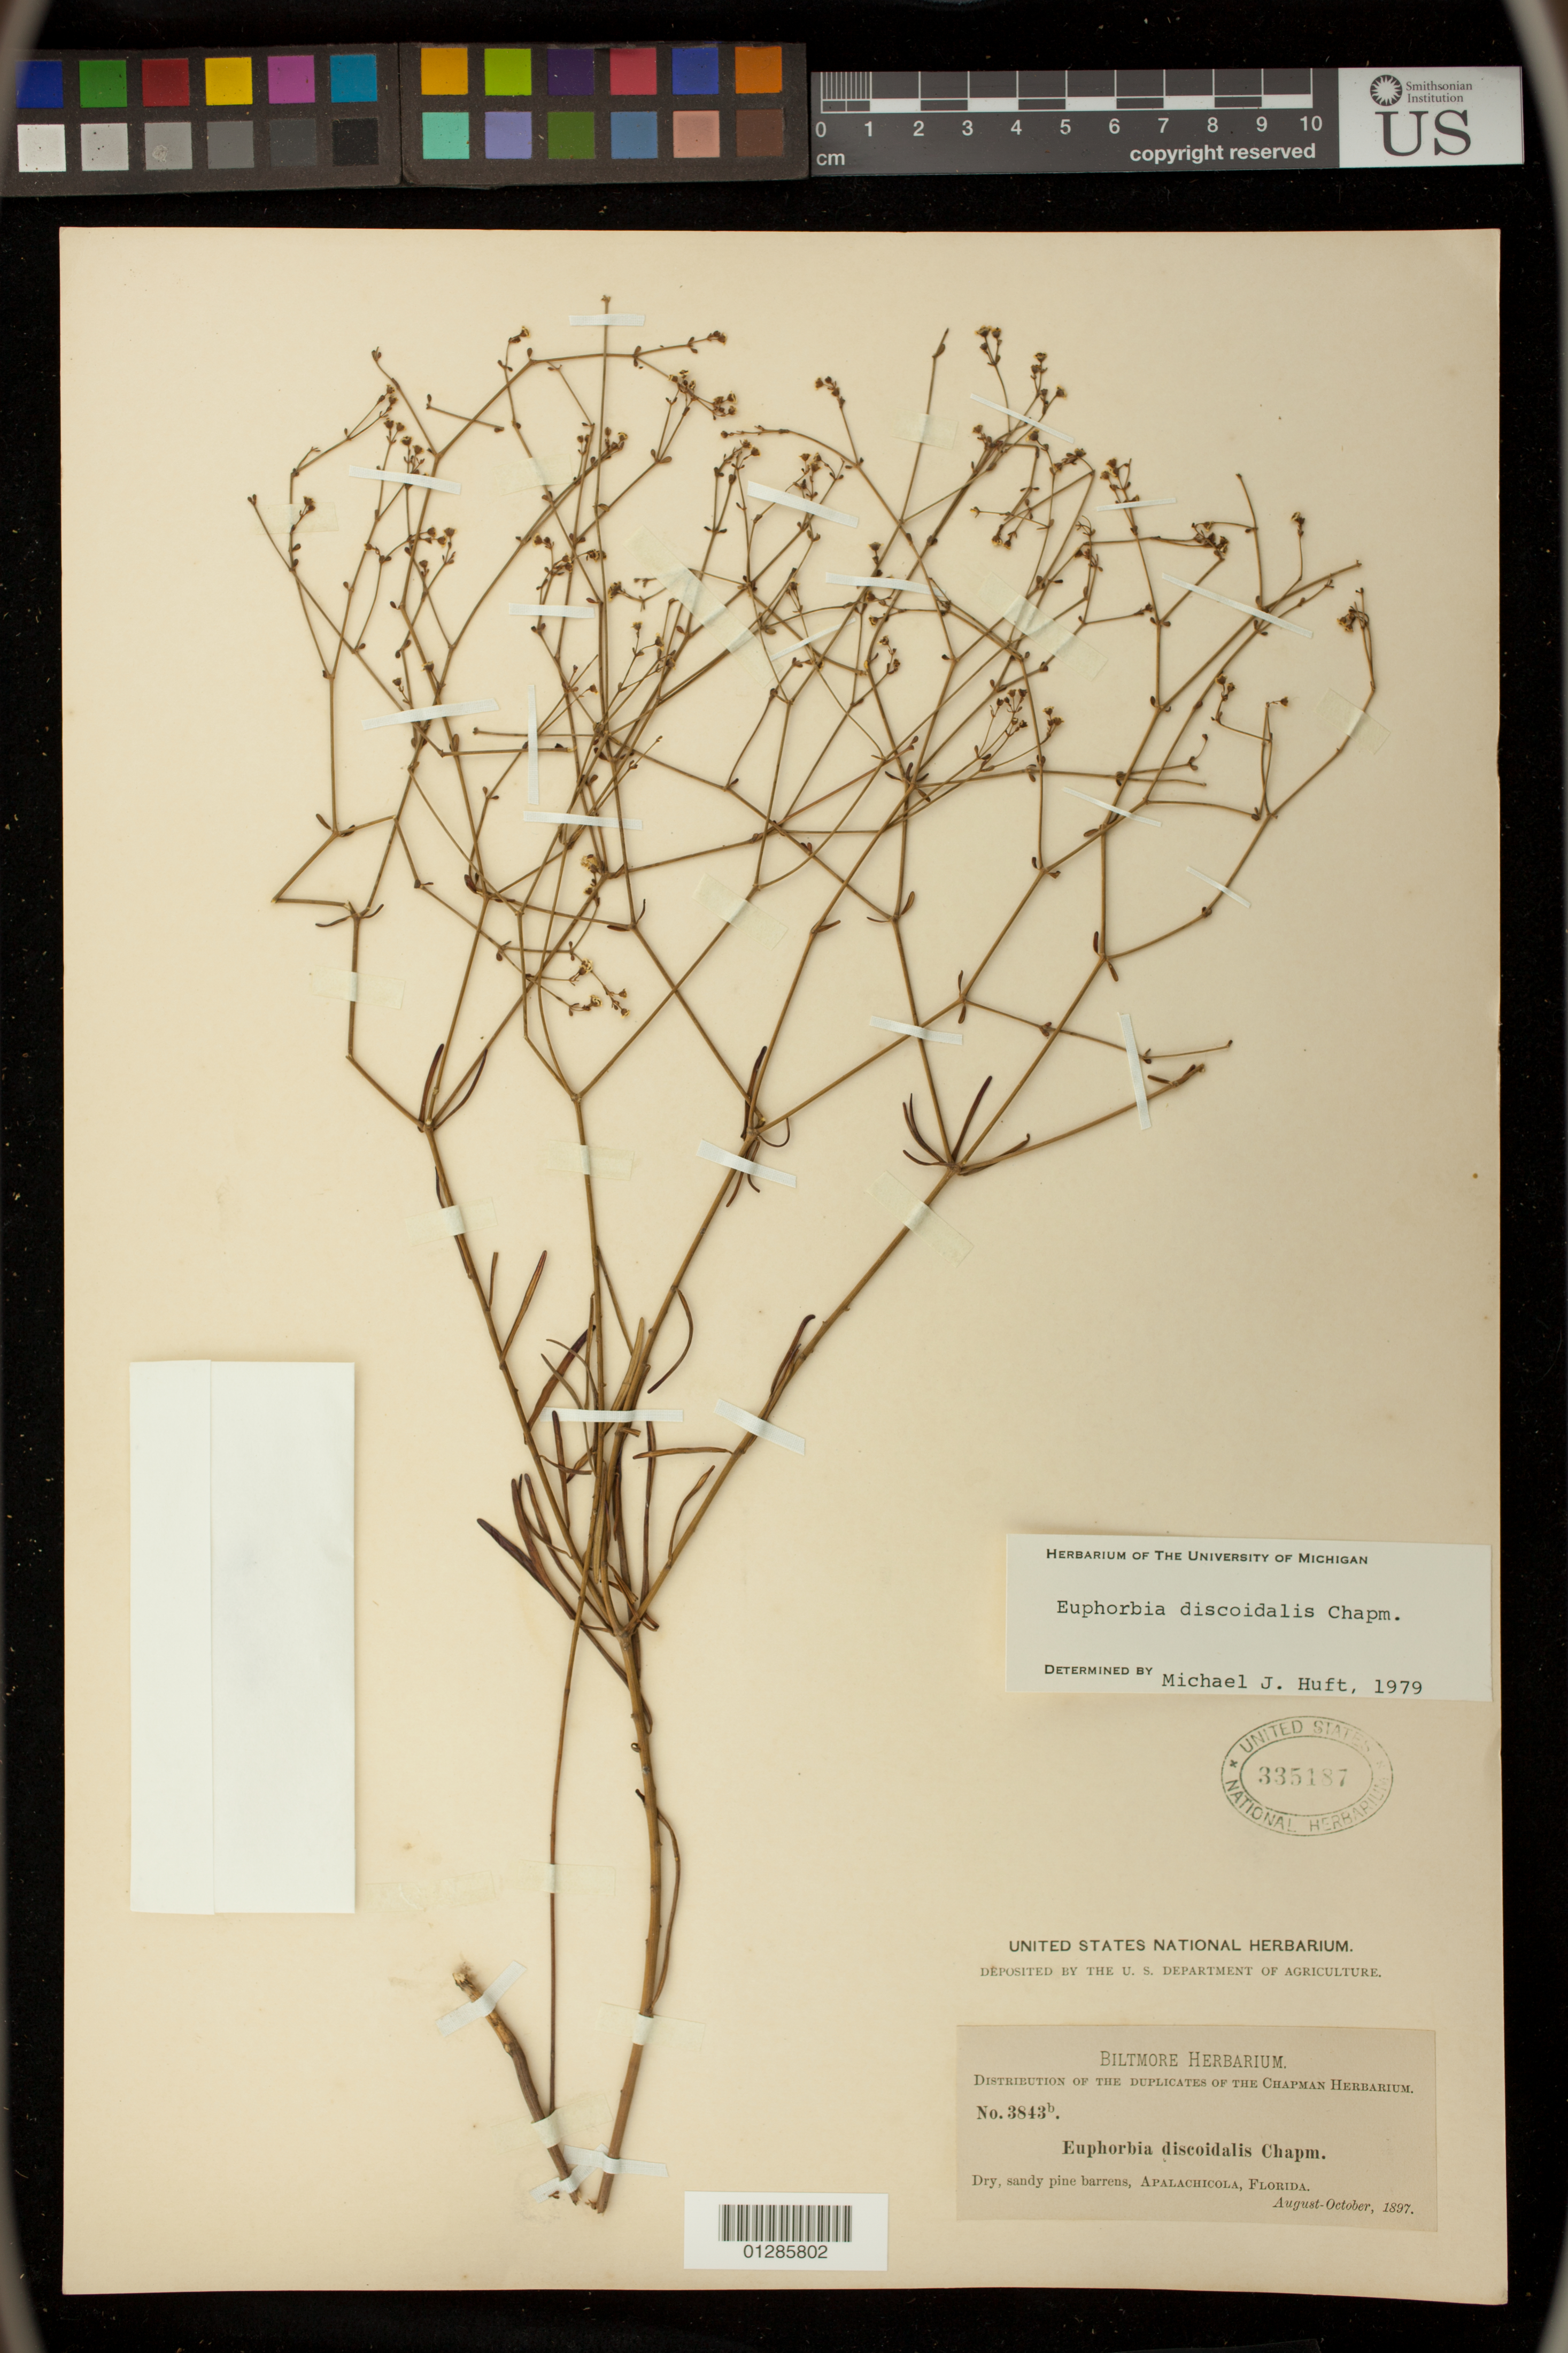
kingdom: Plantae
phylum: Tracheophyta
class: Magnoliopsida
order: Malpighiales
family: Euphorbiaceae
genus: Euphorbia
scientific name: Euphorbia discoidalis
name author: Chapm.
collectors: ex herb. Chapman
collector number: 3843b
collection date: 1897-08/1897-10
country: United States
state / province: Florida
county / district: Franklin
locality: Apalachicola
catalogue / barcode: US 335187